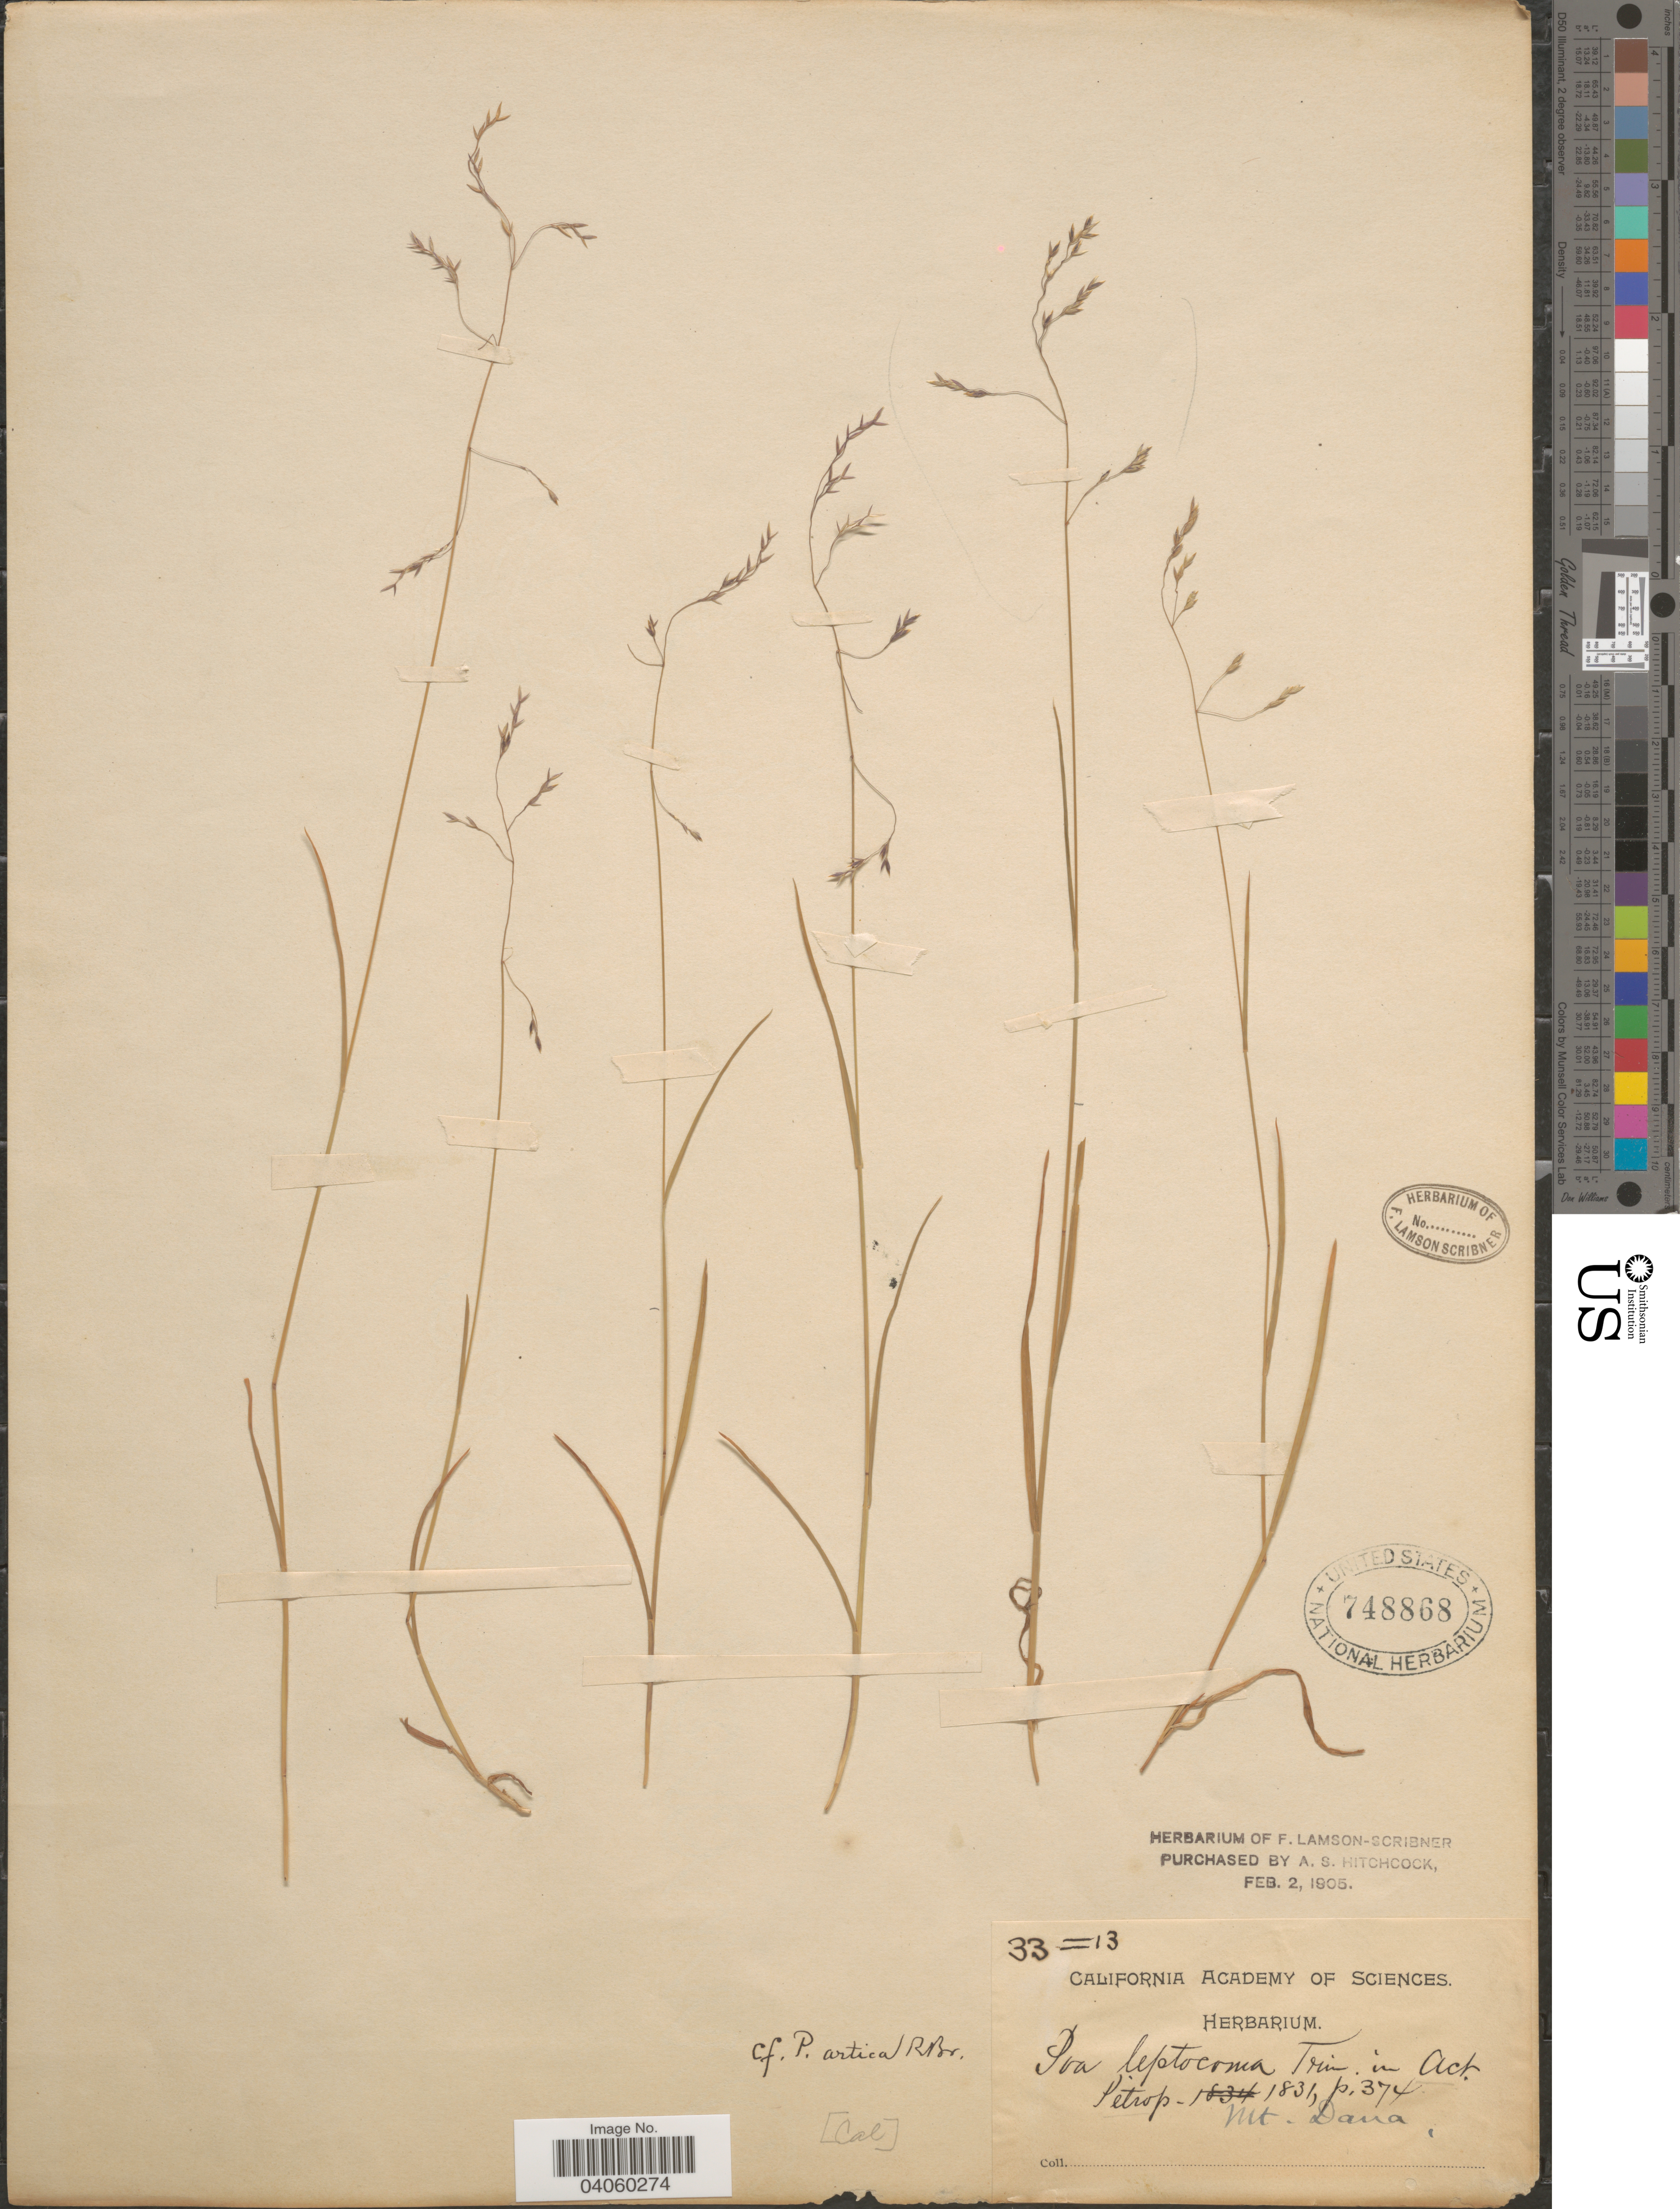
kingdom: Plantae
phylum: Tracheophyta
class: Liliopsida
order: Poales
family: Poaceae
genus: Poa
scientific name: Poa leptocoma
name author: Trin.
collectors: ex herb. Cal. Academy of Sciences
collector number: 33=13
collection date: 1831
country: United States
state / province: California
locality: Petrop. Mt. Dana.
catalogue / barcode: US 748868